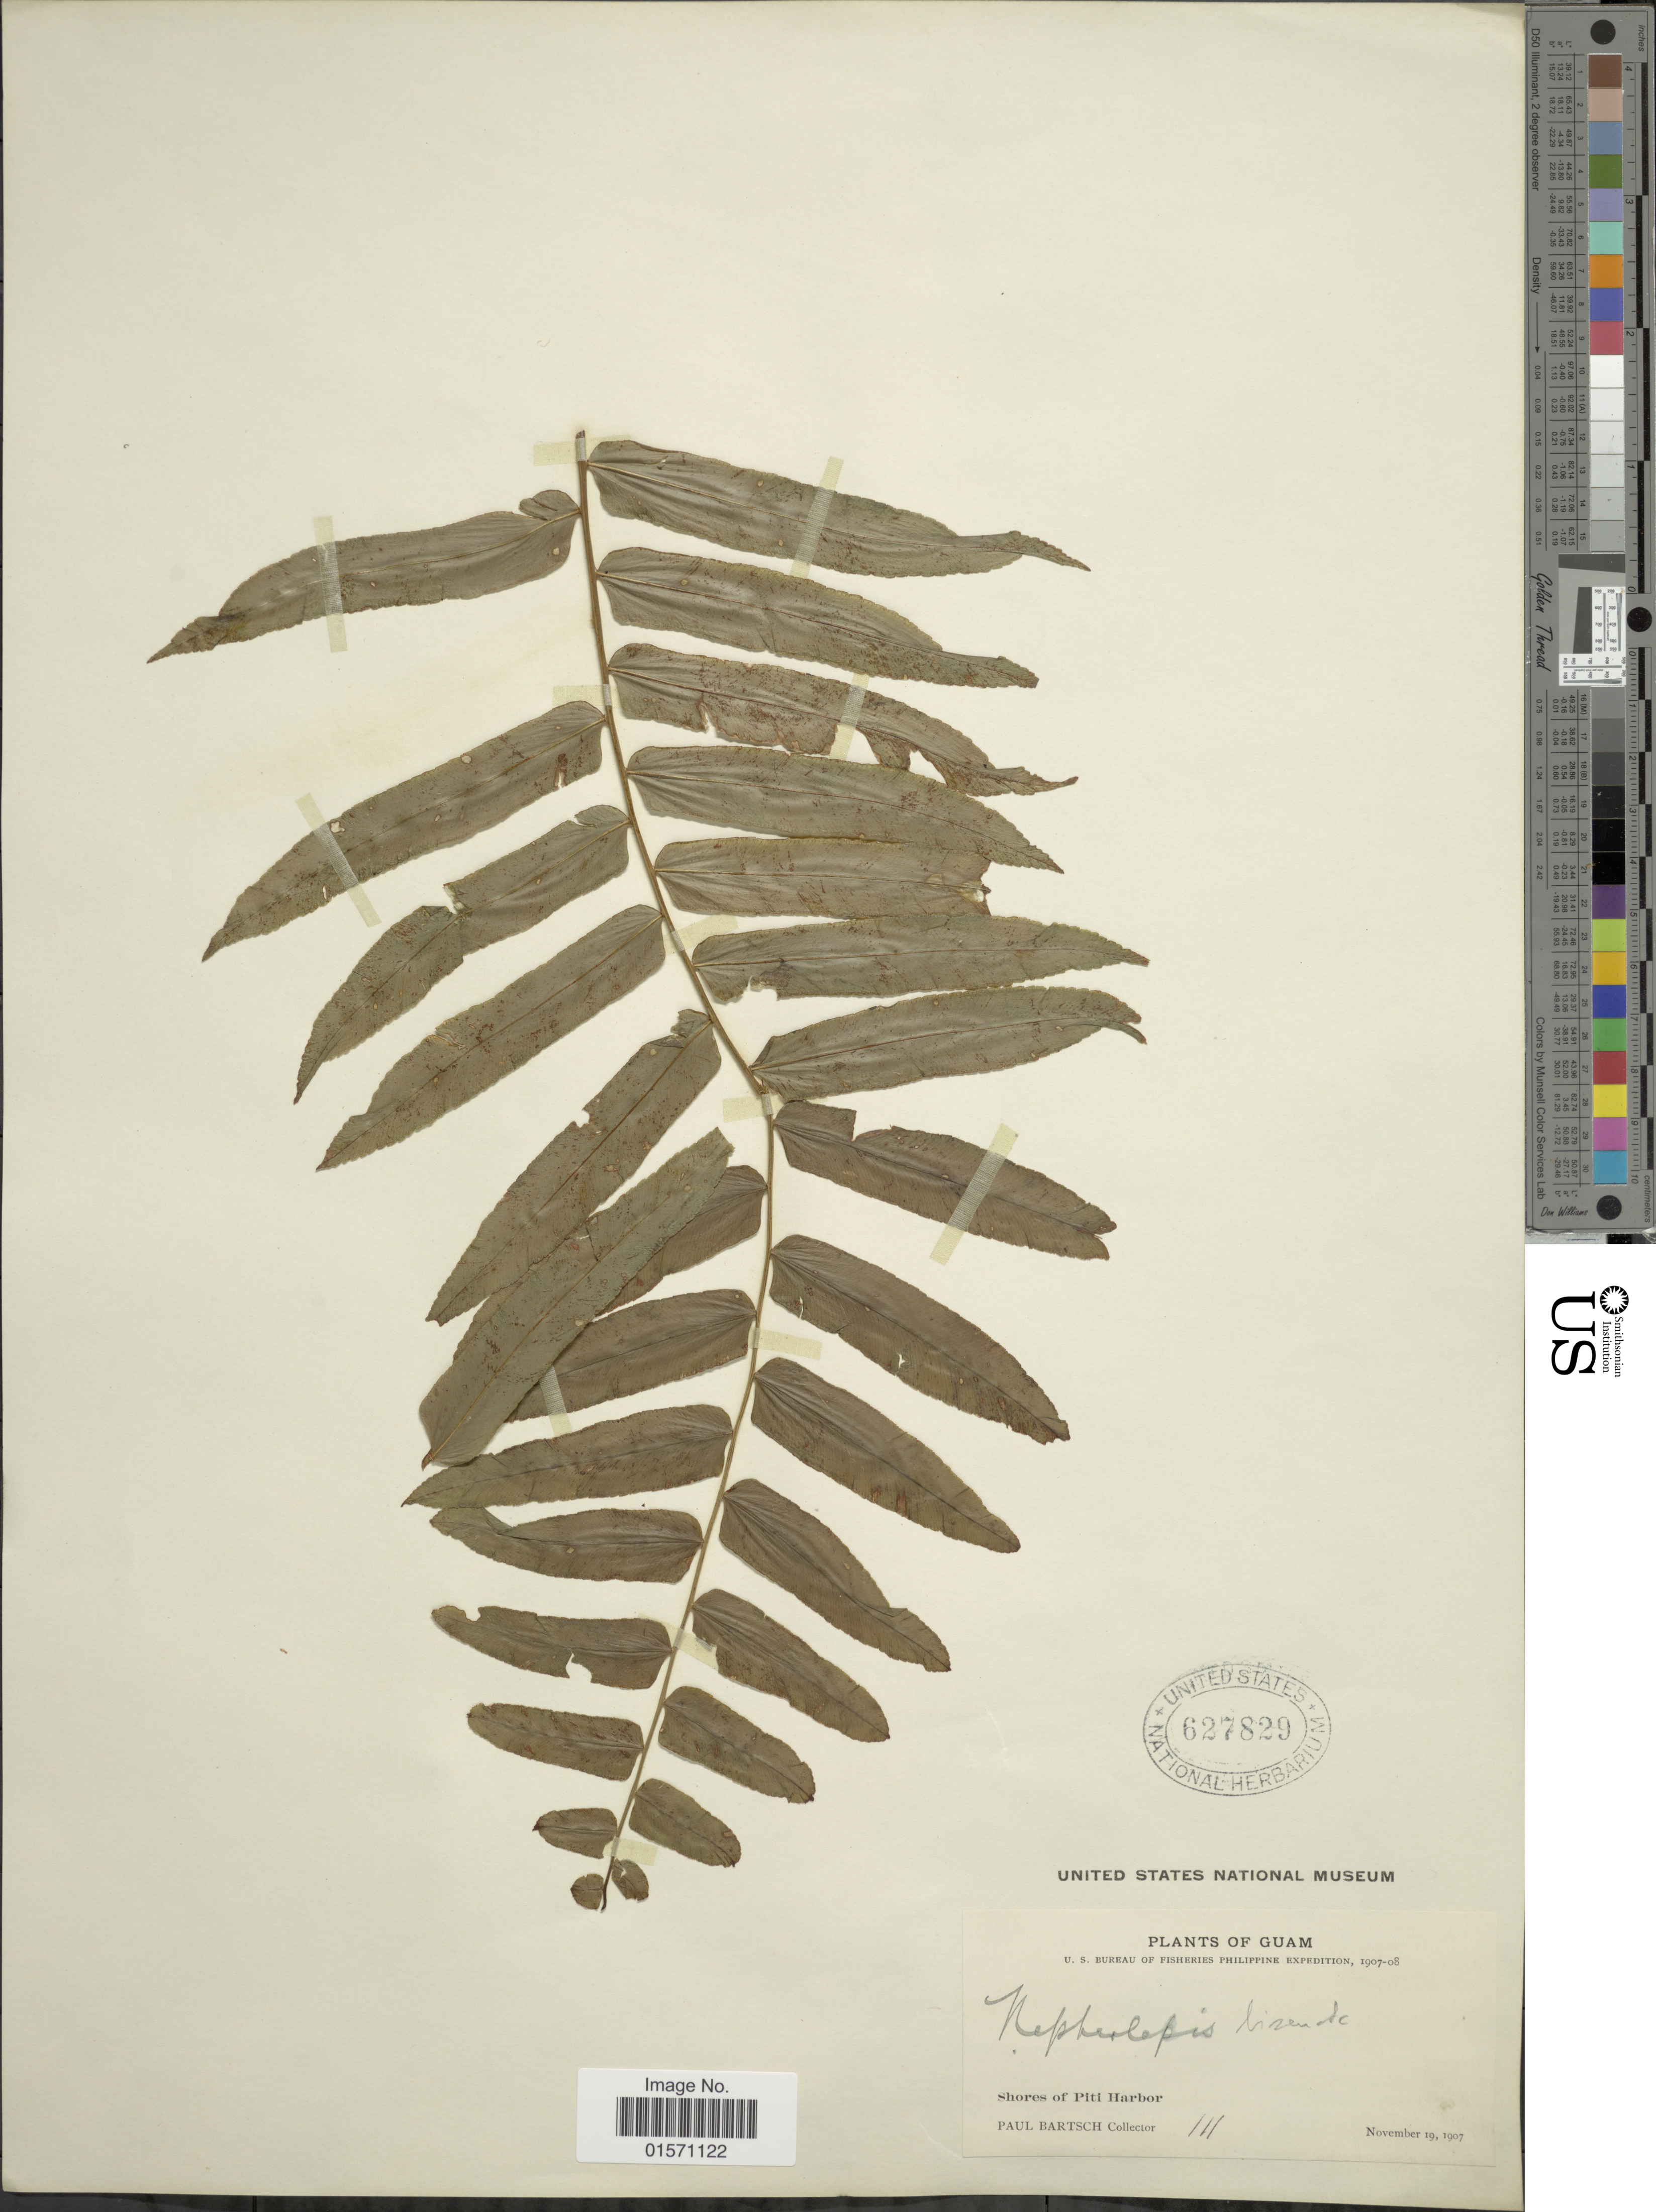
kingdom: Plantae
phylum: Tracheophyta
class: Polypodiopsida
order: Polypodiales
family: Nephrolepidaceae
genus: Nephrolepis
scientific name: Nephrolepis sp.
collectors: P. Bartsch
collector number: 111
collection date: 1907-11-19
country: Guam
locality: Shores of Piti Harbor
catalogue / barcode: US 627829